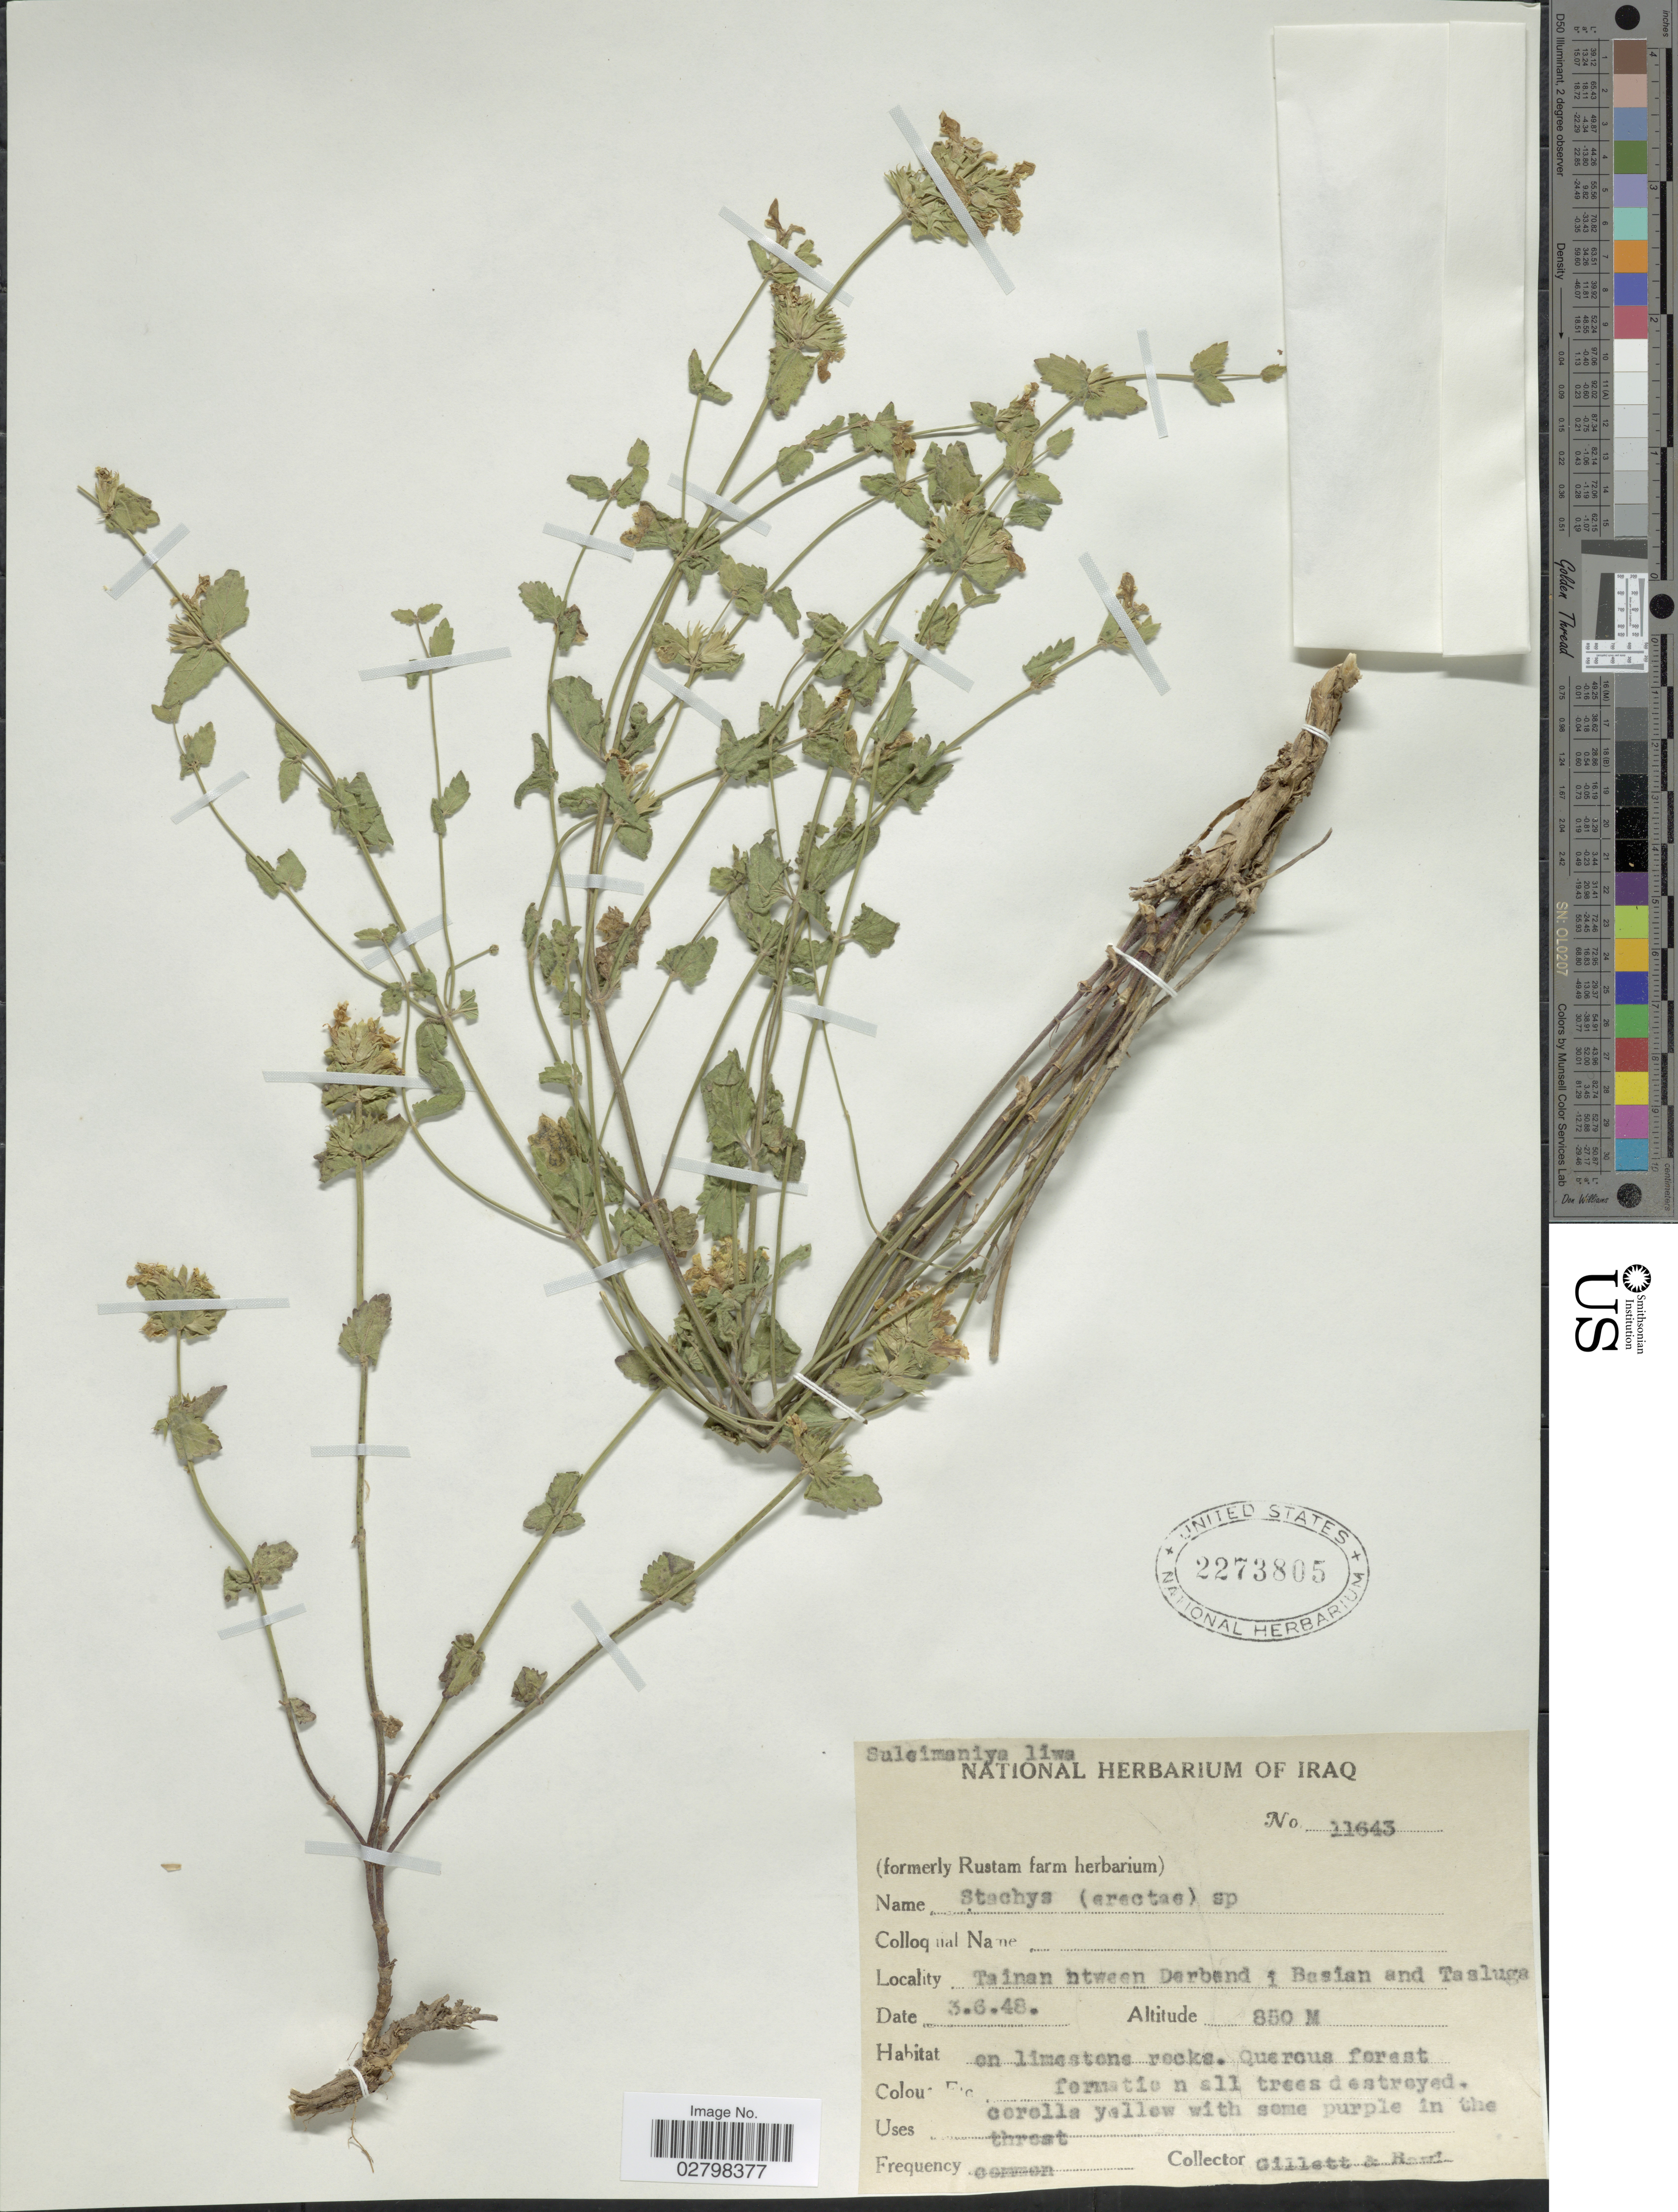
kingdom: Plantae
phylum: Tracheophyta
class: Magnoliopsida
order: Lamiales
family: Lamiaceae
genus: Stachys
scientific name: Stachys sp.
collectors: Gillett, -- & -. Rawi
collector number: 11643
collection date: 1948-06-03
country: Iraq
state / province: As Sulaymānīyah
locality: Tainan between Derbend i Basian and Tasluga. Suleimaniya liwa.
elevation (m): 850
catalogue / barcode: US 2273805